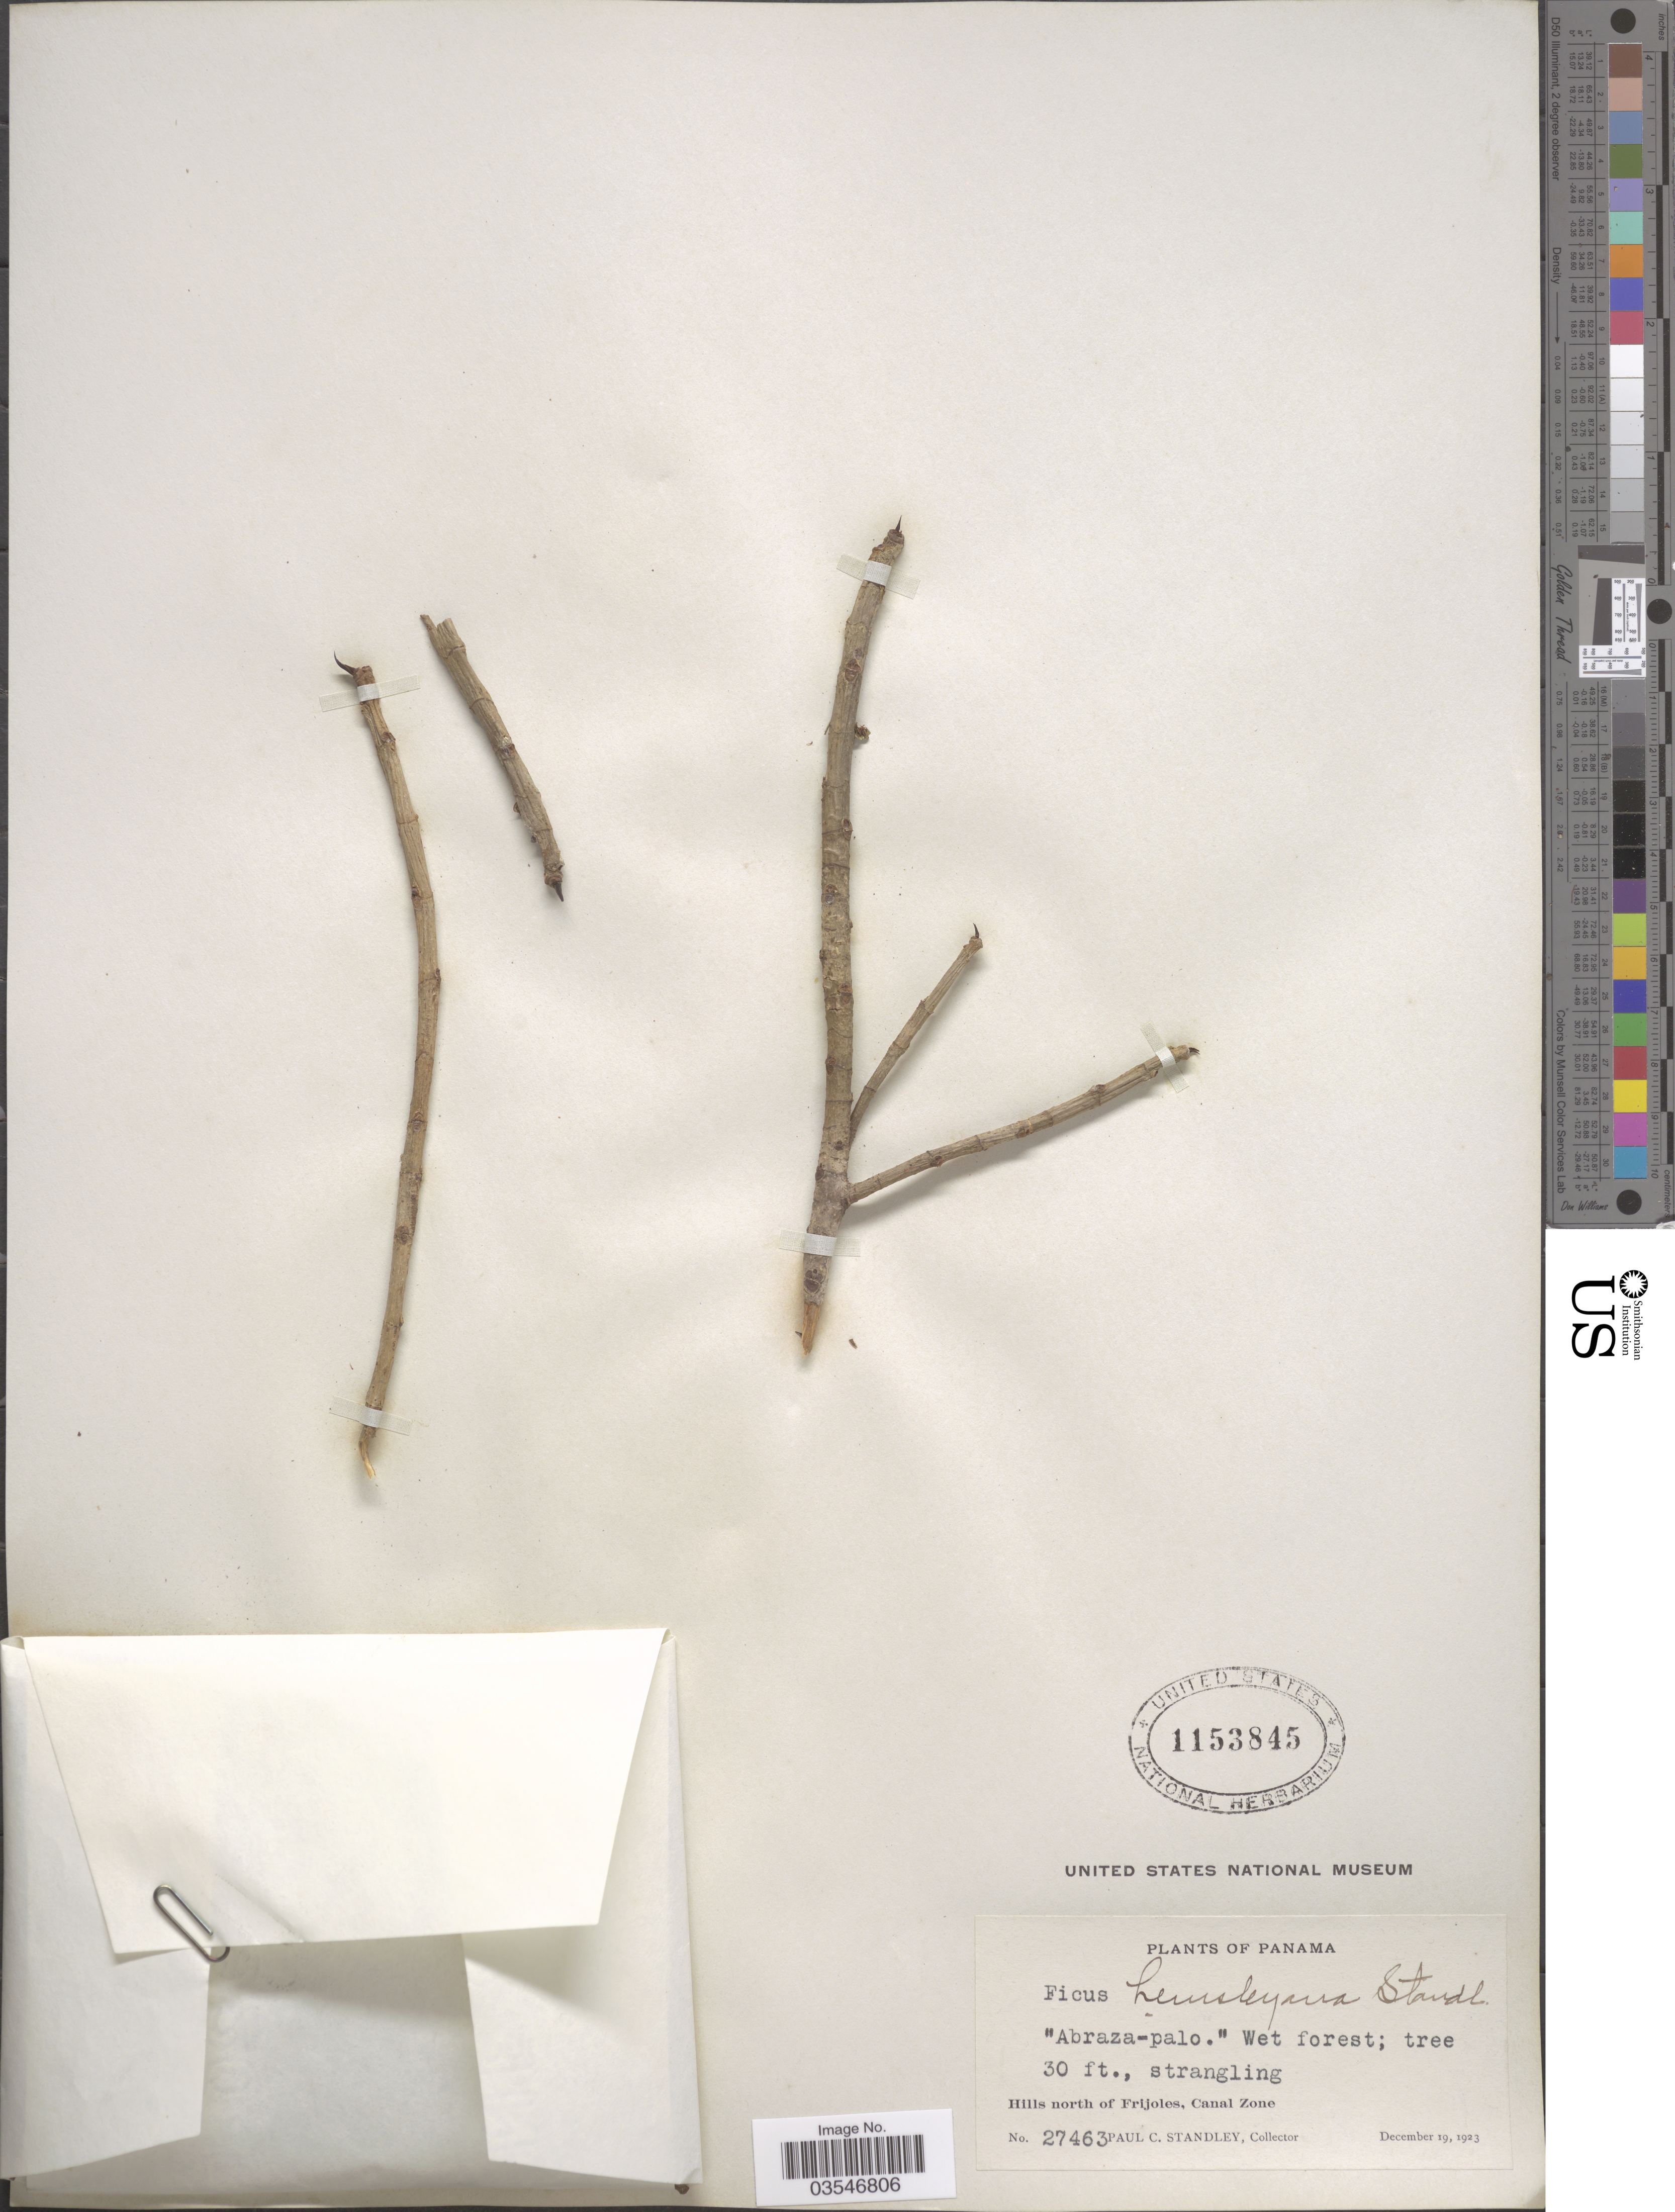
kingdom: Plantae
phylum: Tracheophyta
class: Magnoliopsida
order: Rosales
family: Moraceae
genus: Ficus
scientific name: Ficus hemsleyana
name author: King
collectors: P. C. Standley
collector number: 27463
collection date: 1923-12-19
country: Panama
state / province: Colón / Panamá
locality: Hills north of Frijoles, Canal Zone.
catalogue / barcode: US 1153845